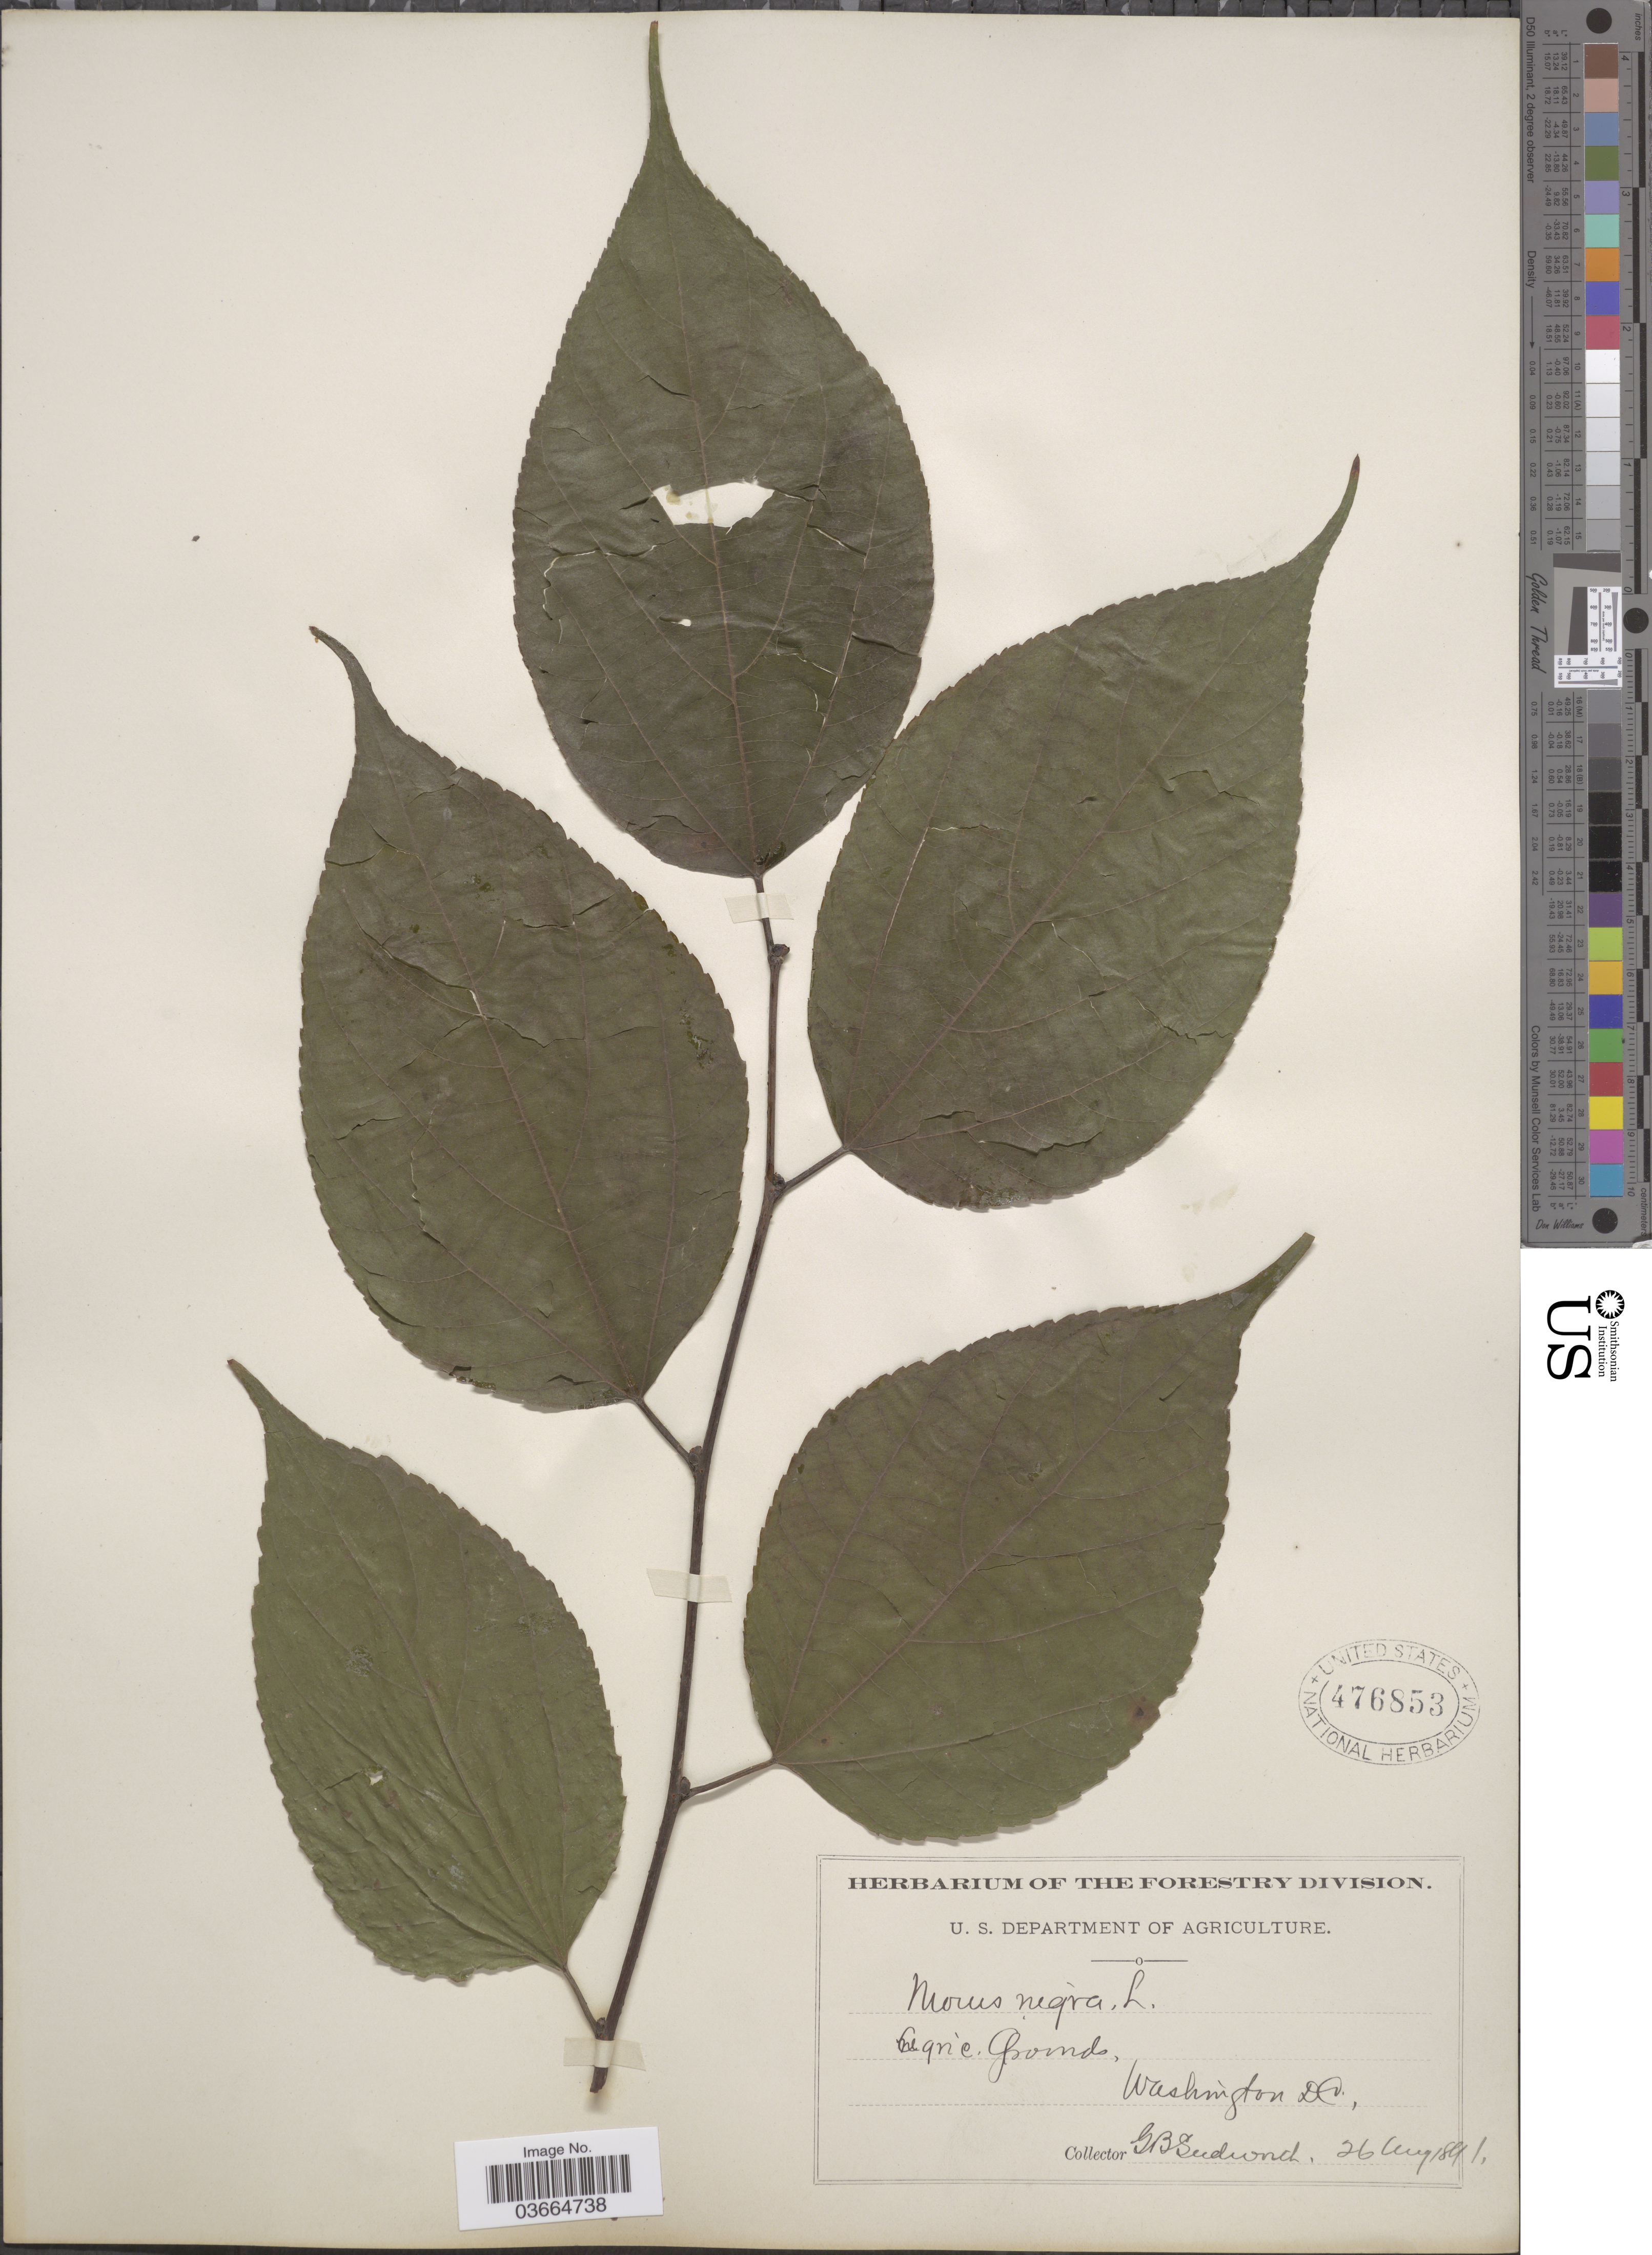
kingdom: Plantae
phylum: Tracheophyta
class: Magnoliopsida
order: Rosales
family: Moraceae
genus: Morus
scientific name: Morus nigra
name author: L.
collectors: G. B. Sudworth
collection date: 1891-08-26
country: United States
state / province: District of Columbia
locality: Agric. Grounds. Washington, D.C.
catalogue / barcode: US 476853